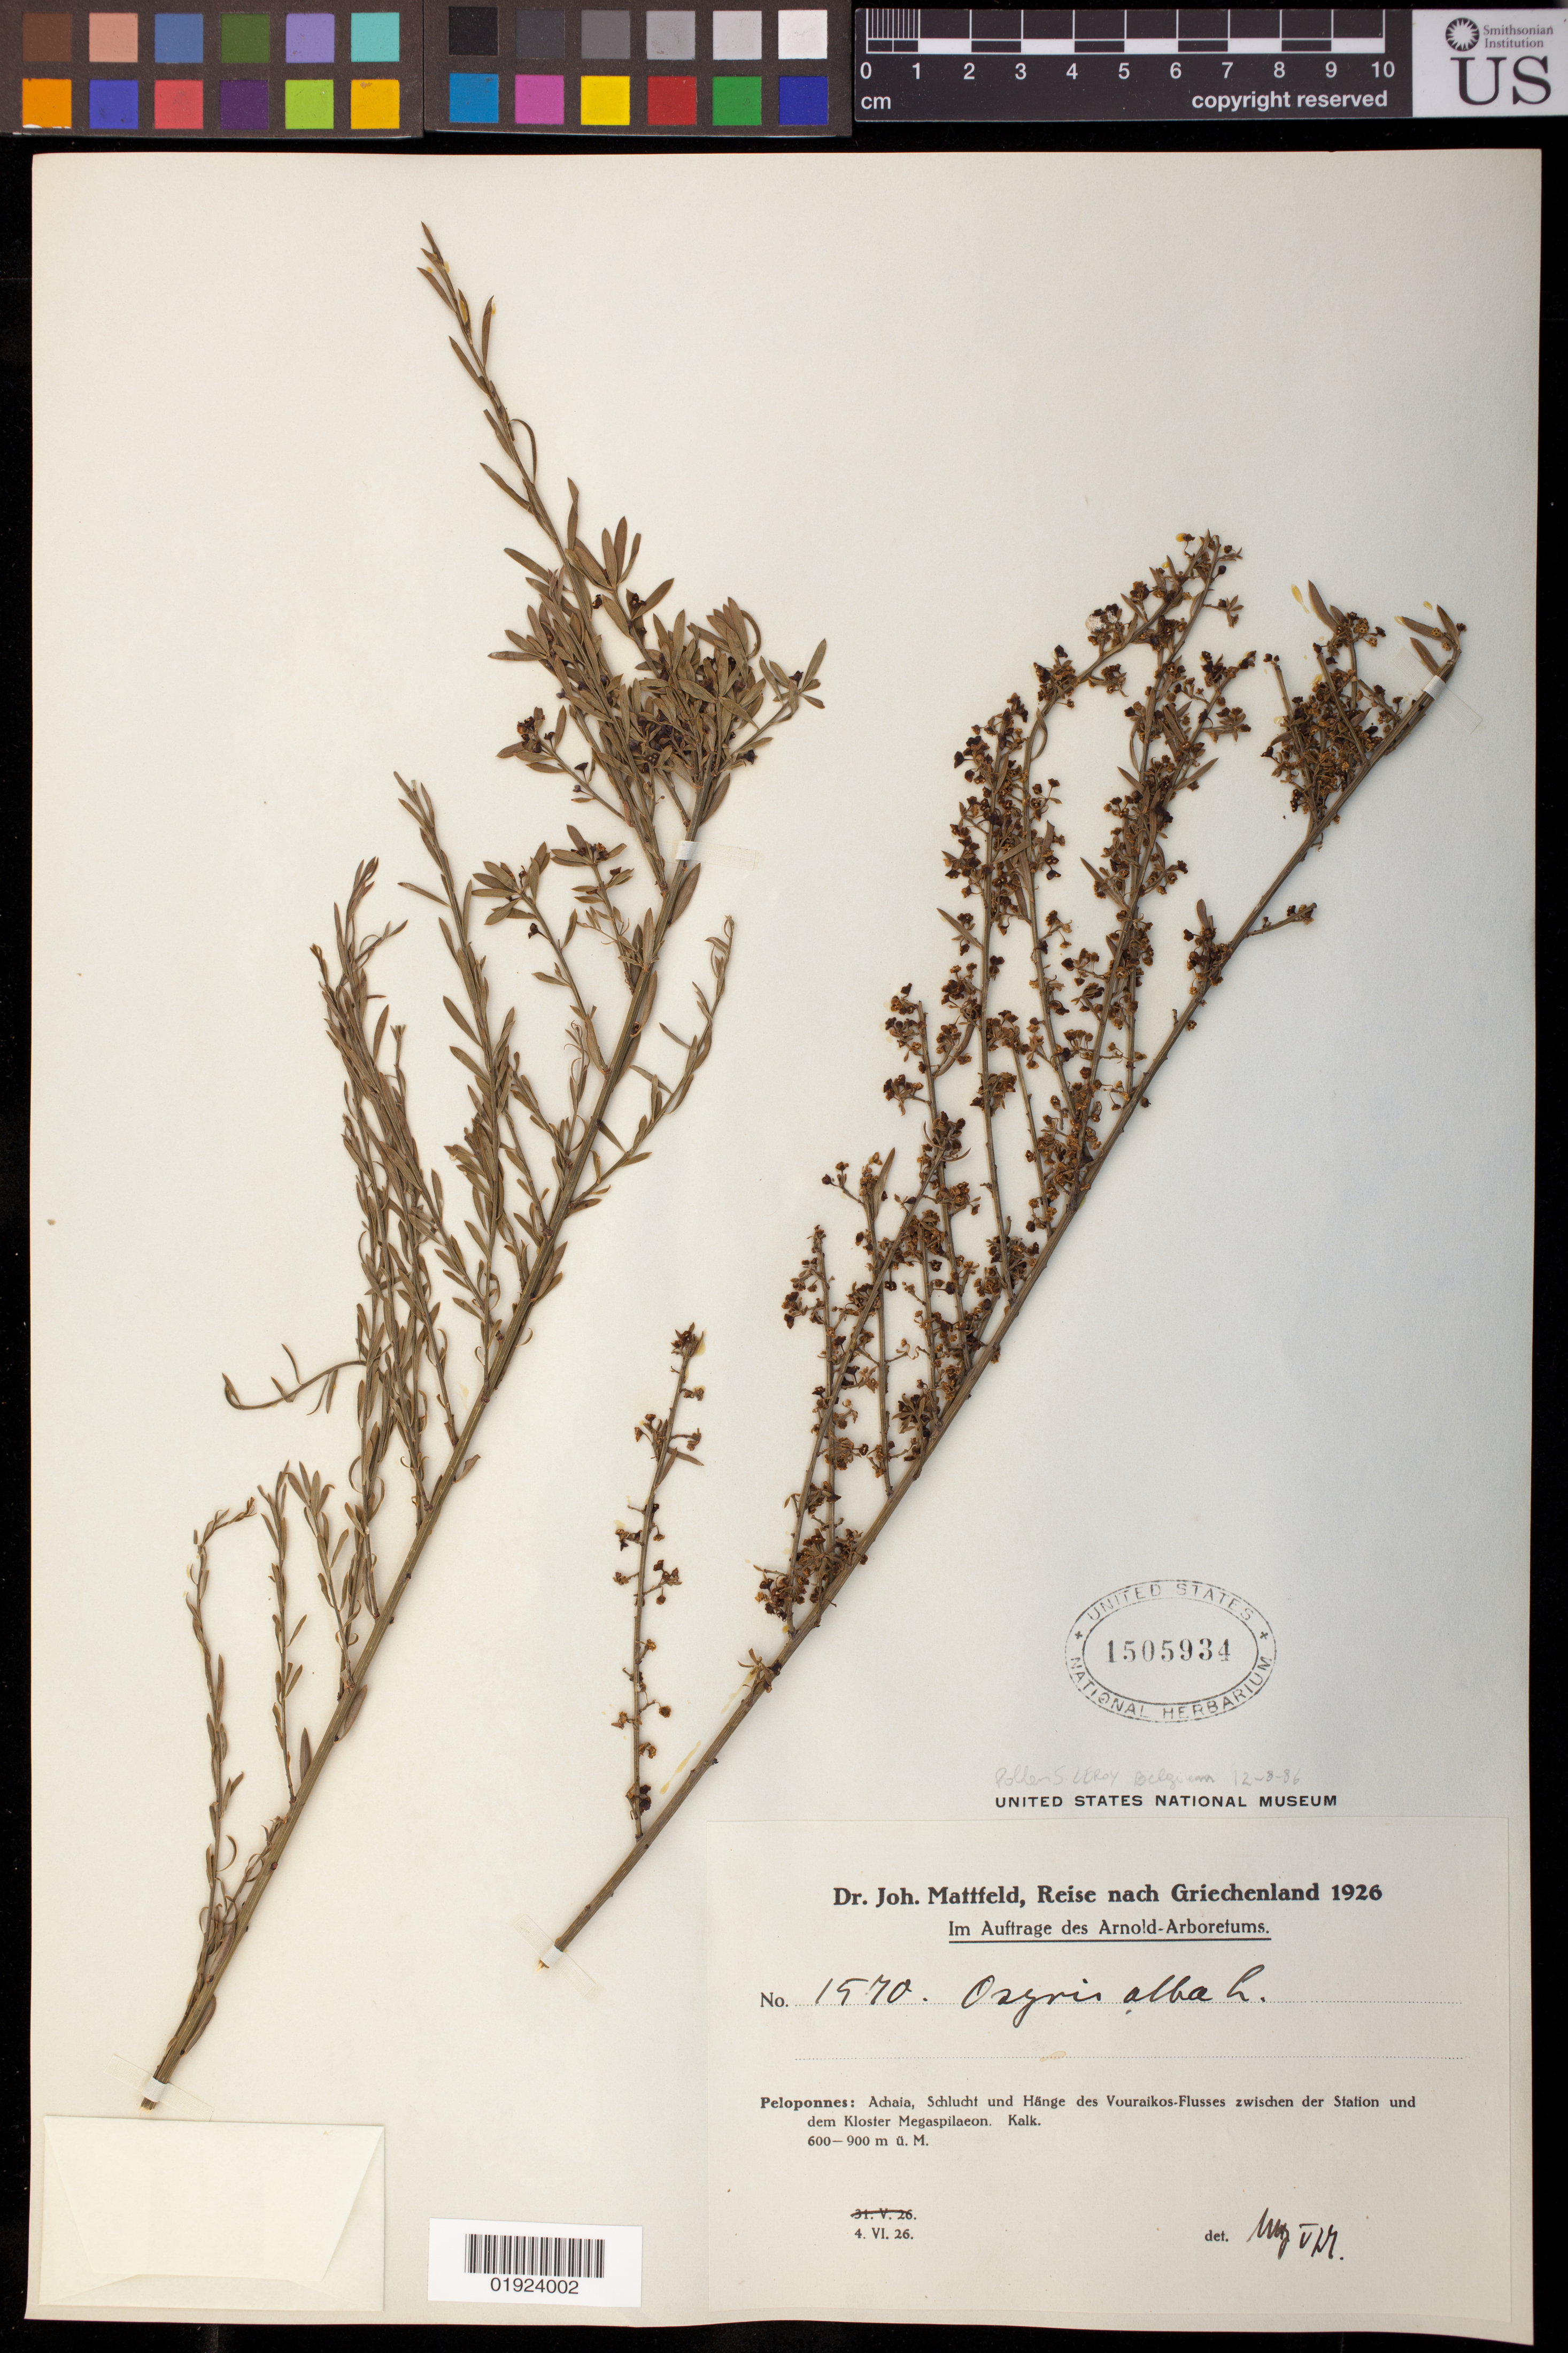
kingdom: Plantae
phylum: Tracheophyta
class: Magnoliopsida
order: Santalales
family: Santalaceae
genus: Osyris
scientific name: Osyris alba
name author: L.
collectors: J. Mattfeld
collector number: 1570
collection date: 1926-06-04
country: Greece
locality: Peloponnes: Achaia, Schlucht und Hänge des Vouraikos-Flusses zwischen der Station und dem Kloster Megaspilaeon. Kalk.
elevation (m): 600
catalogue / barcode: US 1505934